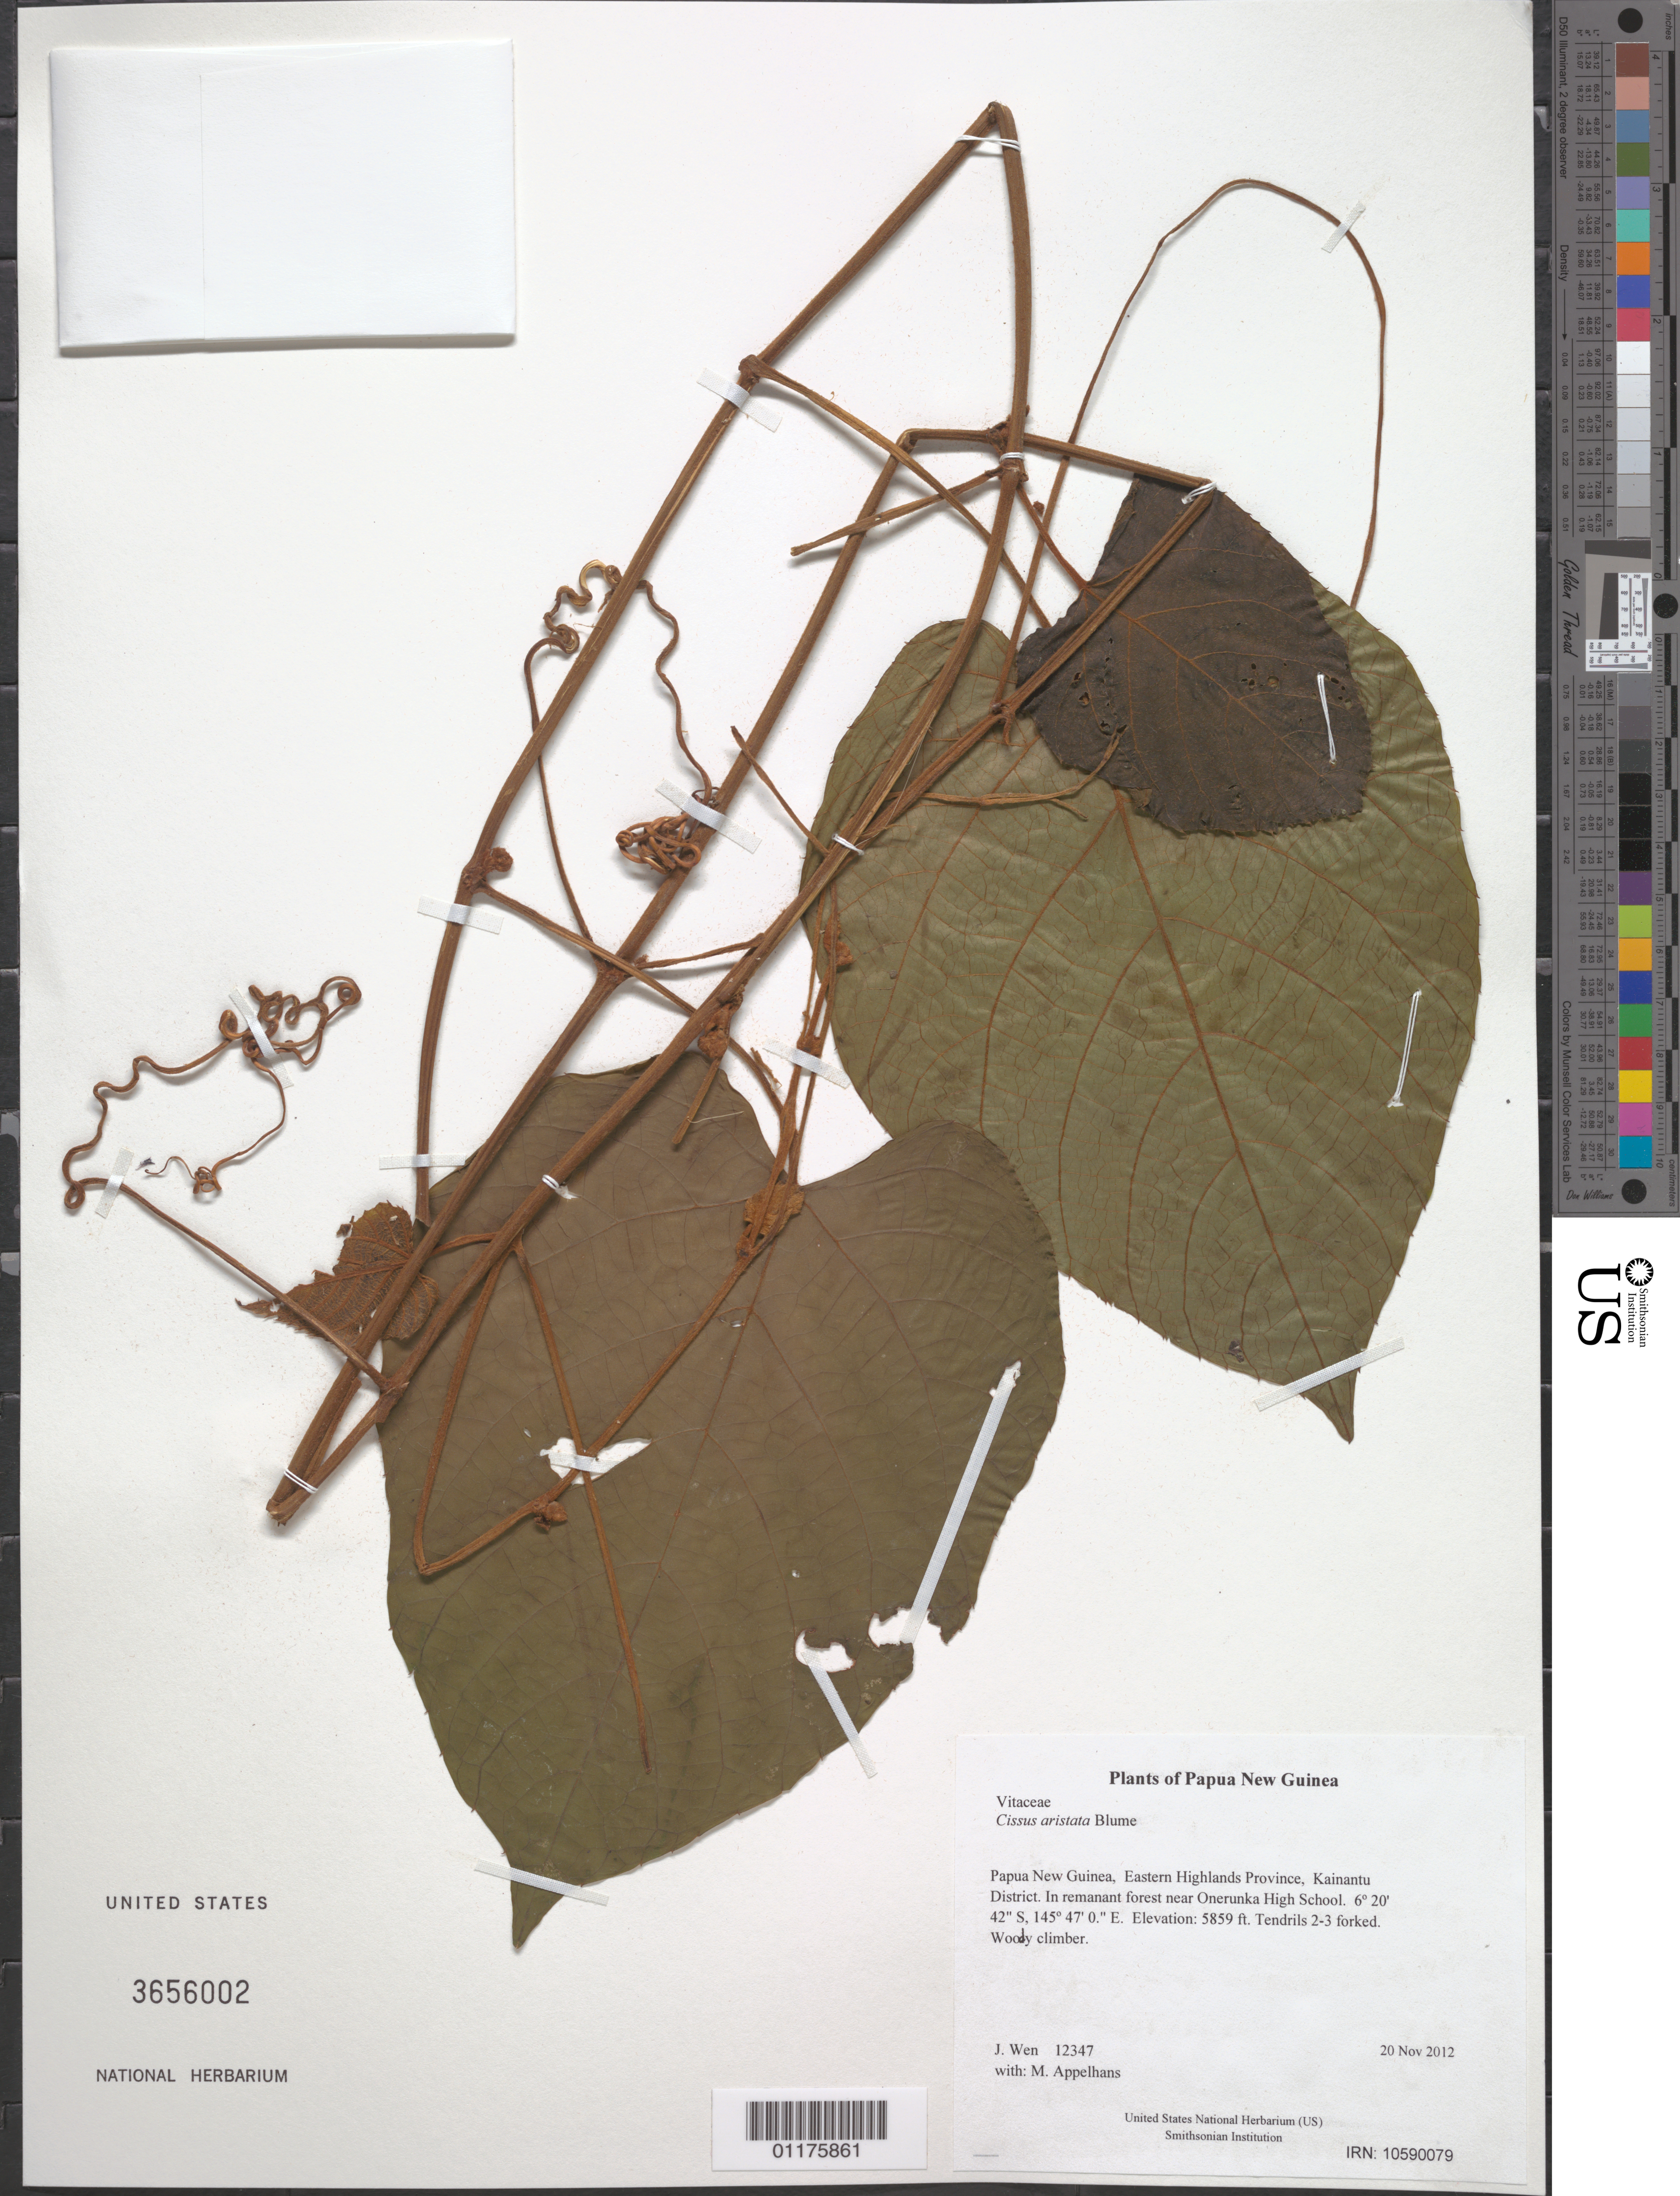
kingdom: Plantae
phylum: Tracheophyta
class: Magnoliopsida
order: Vitales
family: Vitaceae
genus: Cissus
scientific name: Cissus aristata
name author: Blume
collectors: M. Appelhans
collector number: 12347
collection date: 2012-11-20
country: Papua New Guinea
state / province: Eastern Highlands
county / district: Kainantu District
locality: In remanant forest near Onerunka High School.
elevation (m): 1786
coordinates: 06 20.707 S, 145 47.004 E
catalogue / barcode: US 3656002